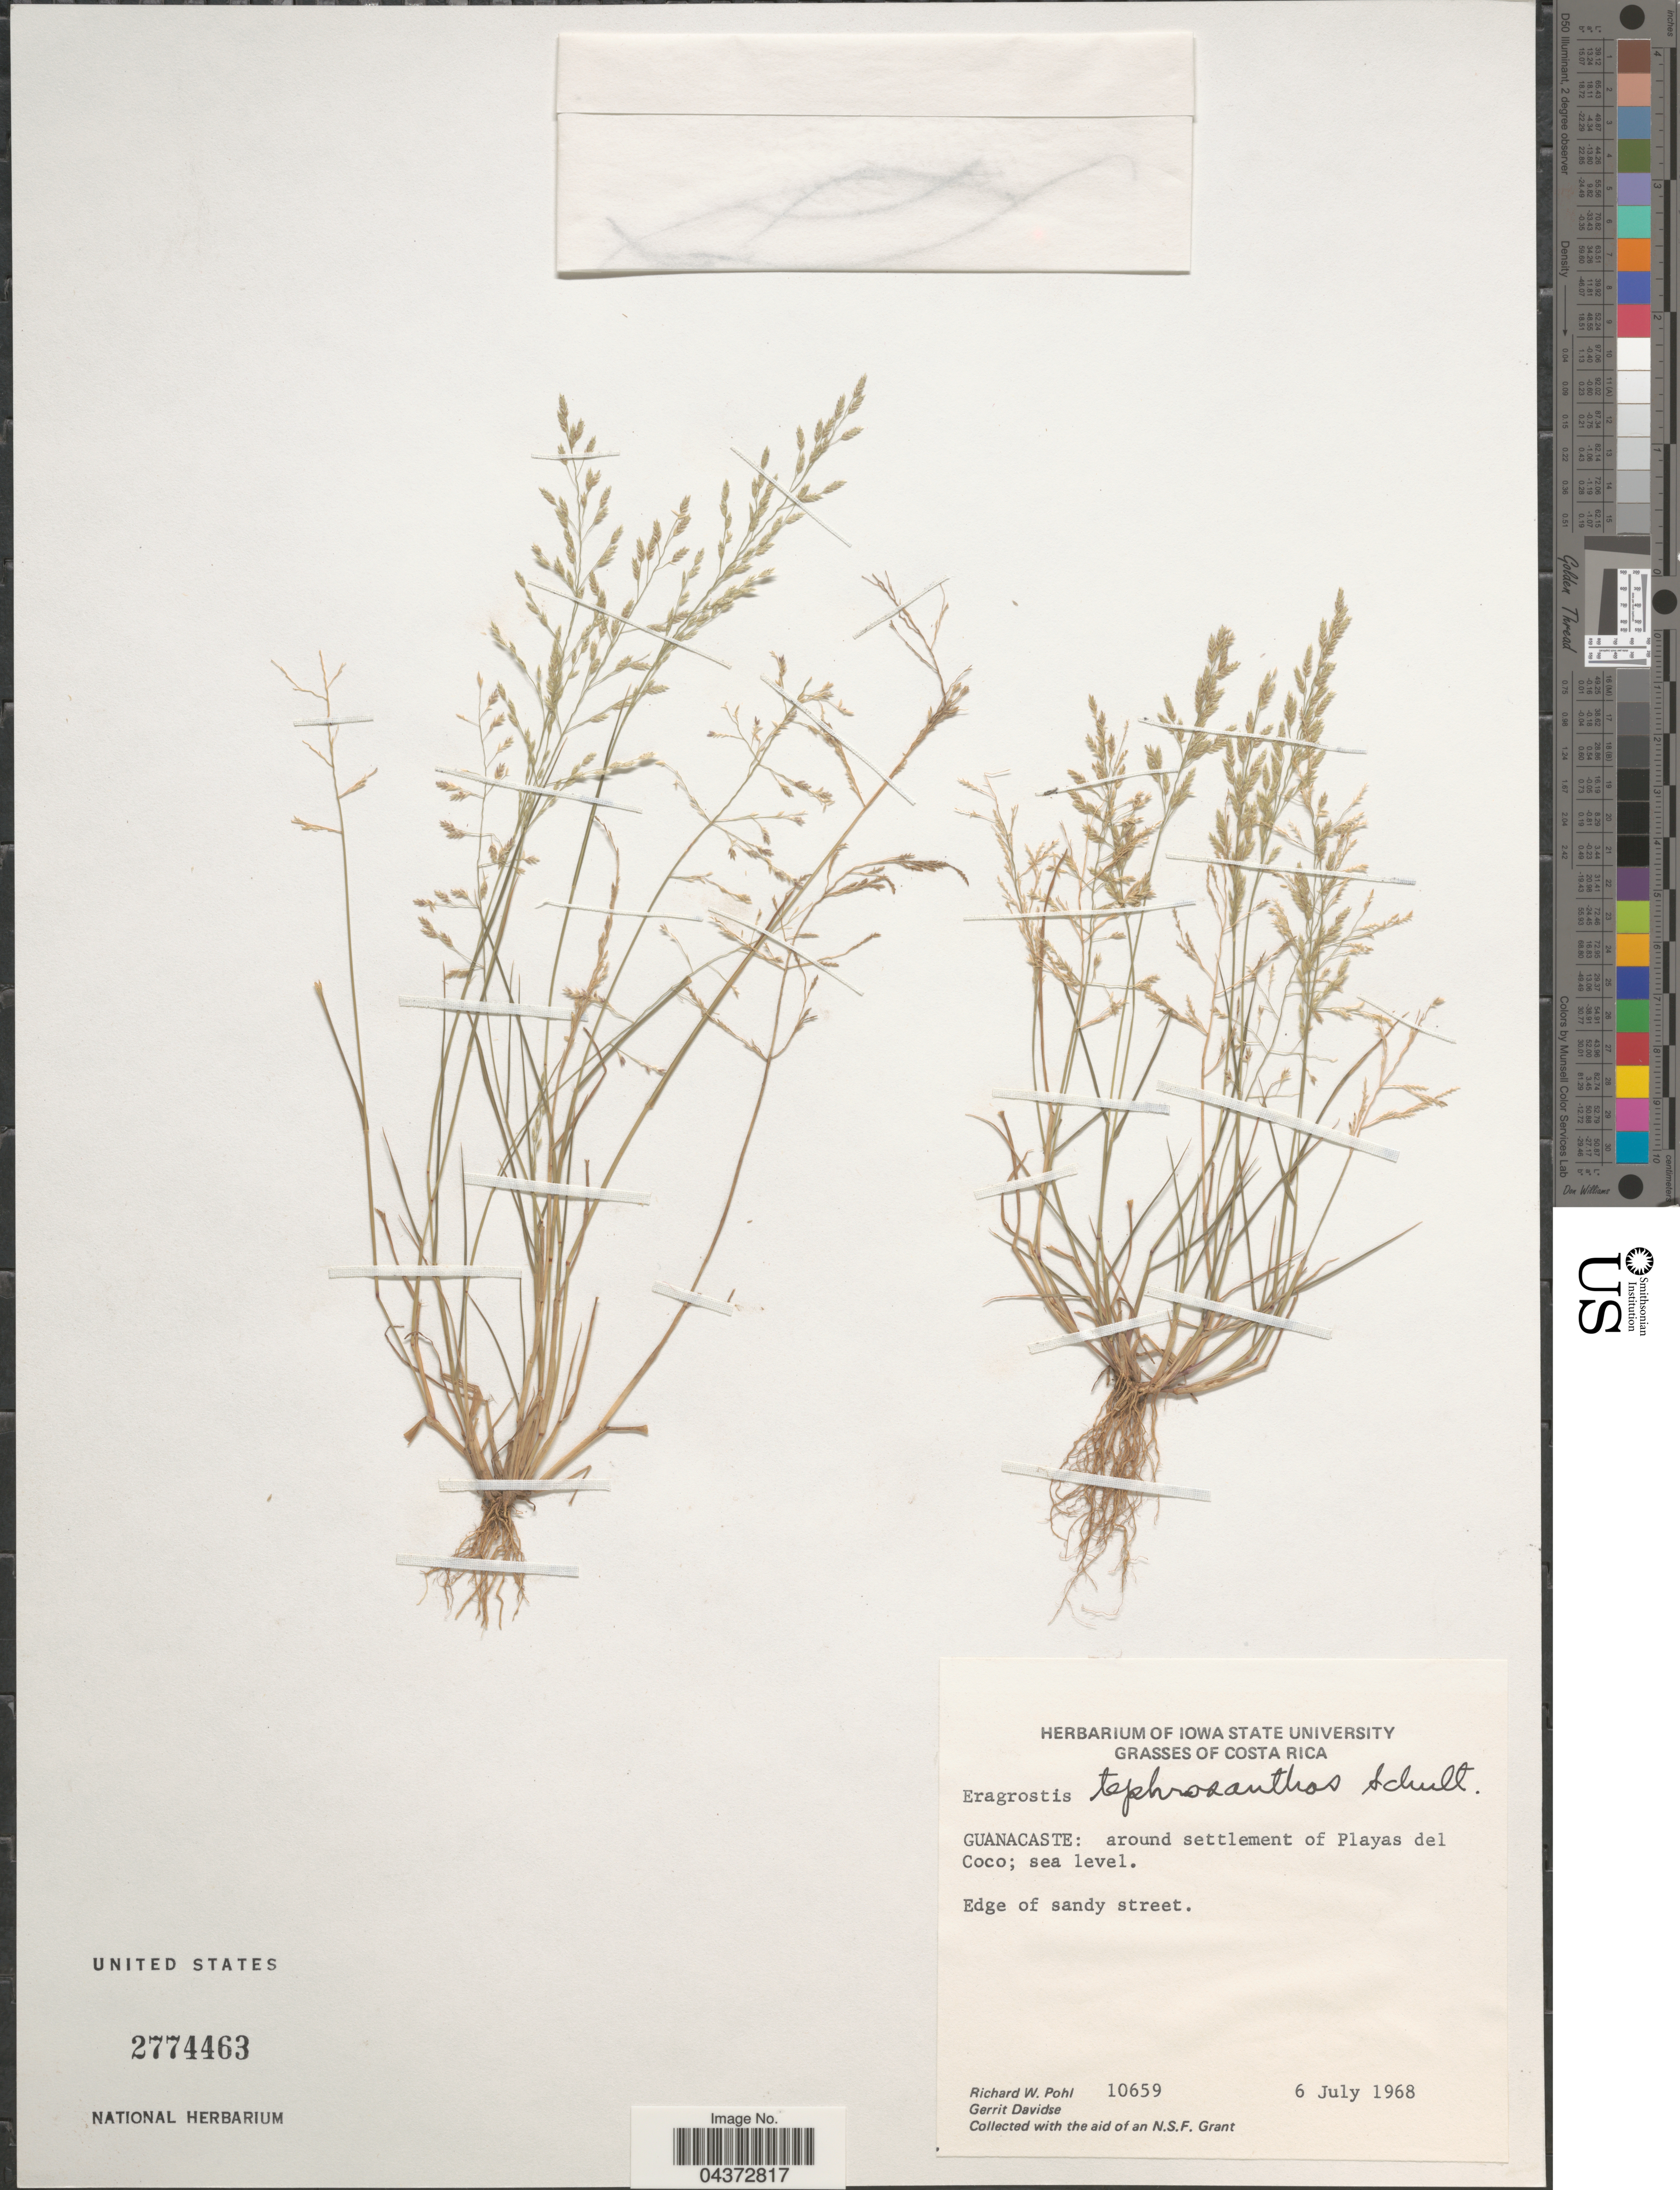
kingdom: Plantae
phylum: Tracheophyta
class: Liliopsida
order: Poales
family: Poaceae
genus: Eragrostis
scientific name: Eragrostis pectinacea var. miserrima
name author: (E. Fourn.) Reeder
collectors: R. W. Pohl & G. Davidse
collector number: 10659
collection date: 1968-07-06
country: Costa Rica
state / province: Guanacaste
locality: Around settlement of Playas del Coco.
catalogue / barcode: US 2774463